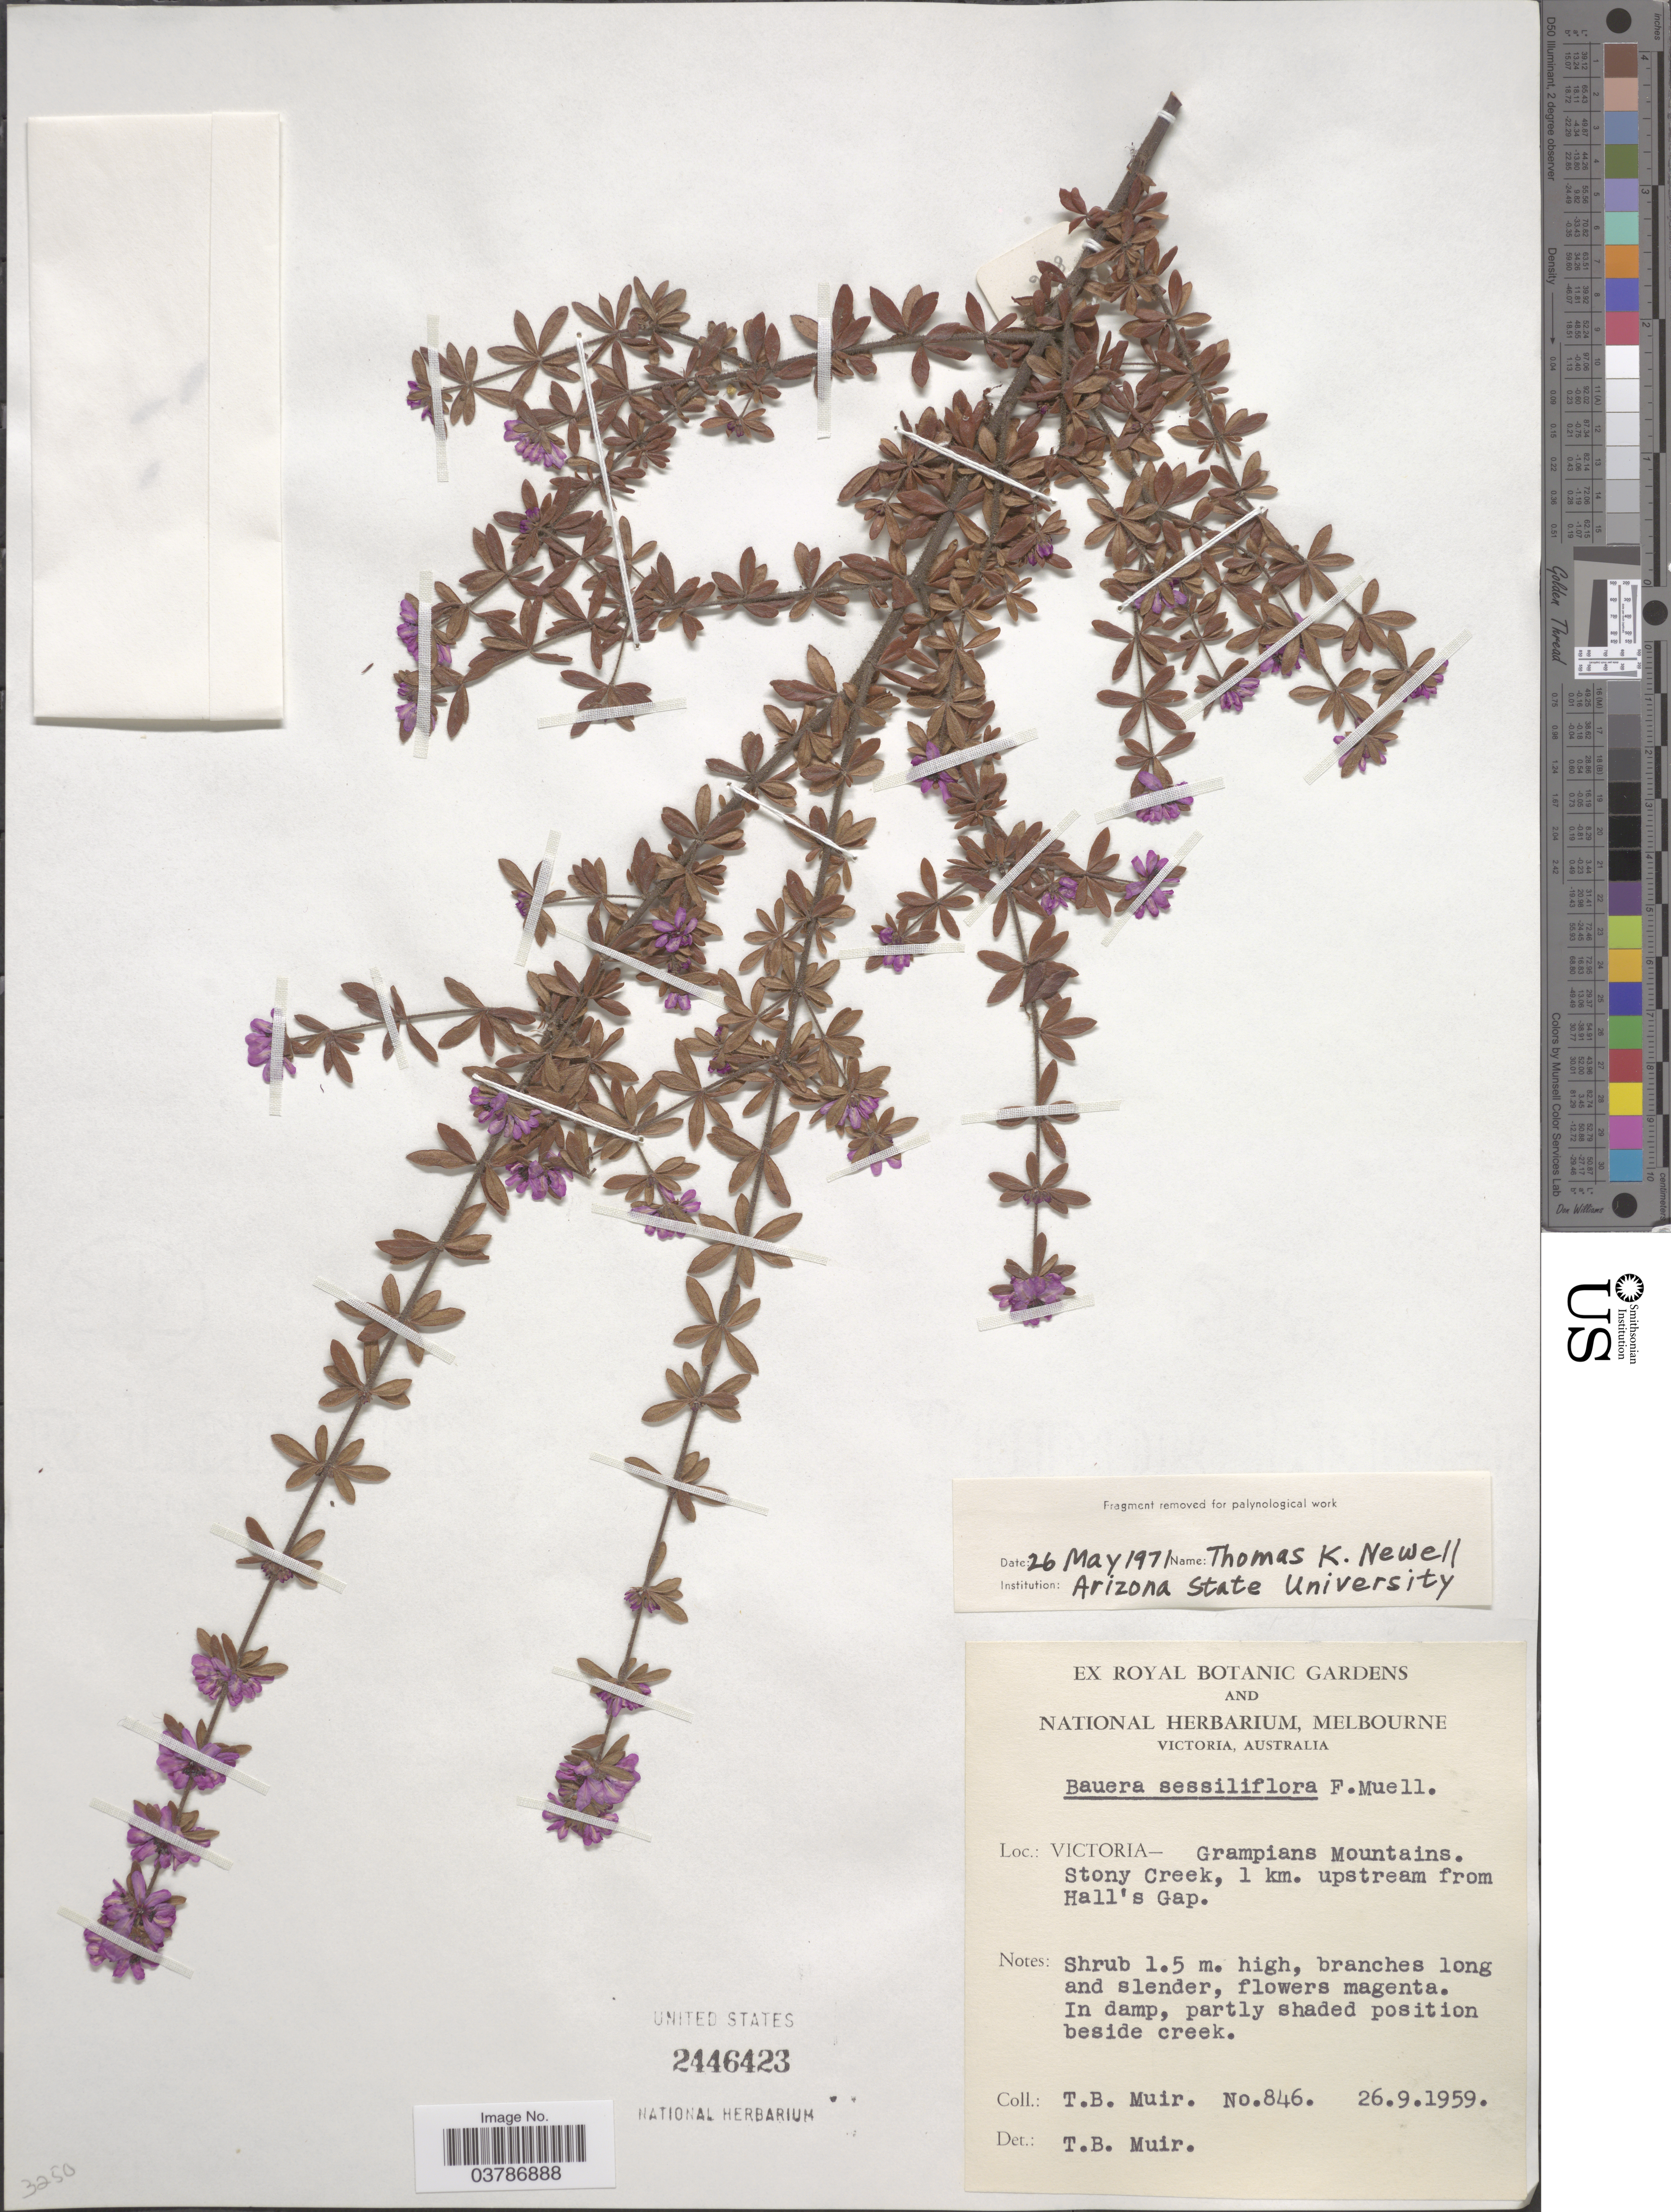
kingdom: Plantae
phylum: Tracheophyta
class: Magnoliopsida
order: Oxalidales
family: Cunoniaceae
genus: Bauera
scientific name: Bauera sessiliflora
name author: F. Muell.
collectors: T. Muir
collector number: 846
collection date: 1959-09-26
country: Australia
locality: Victoria - Grampians Mountains. Stony Creek, 1 km. upstream from Hall's Gap.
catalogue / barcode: US 2446423